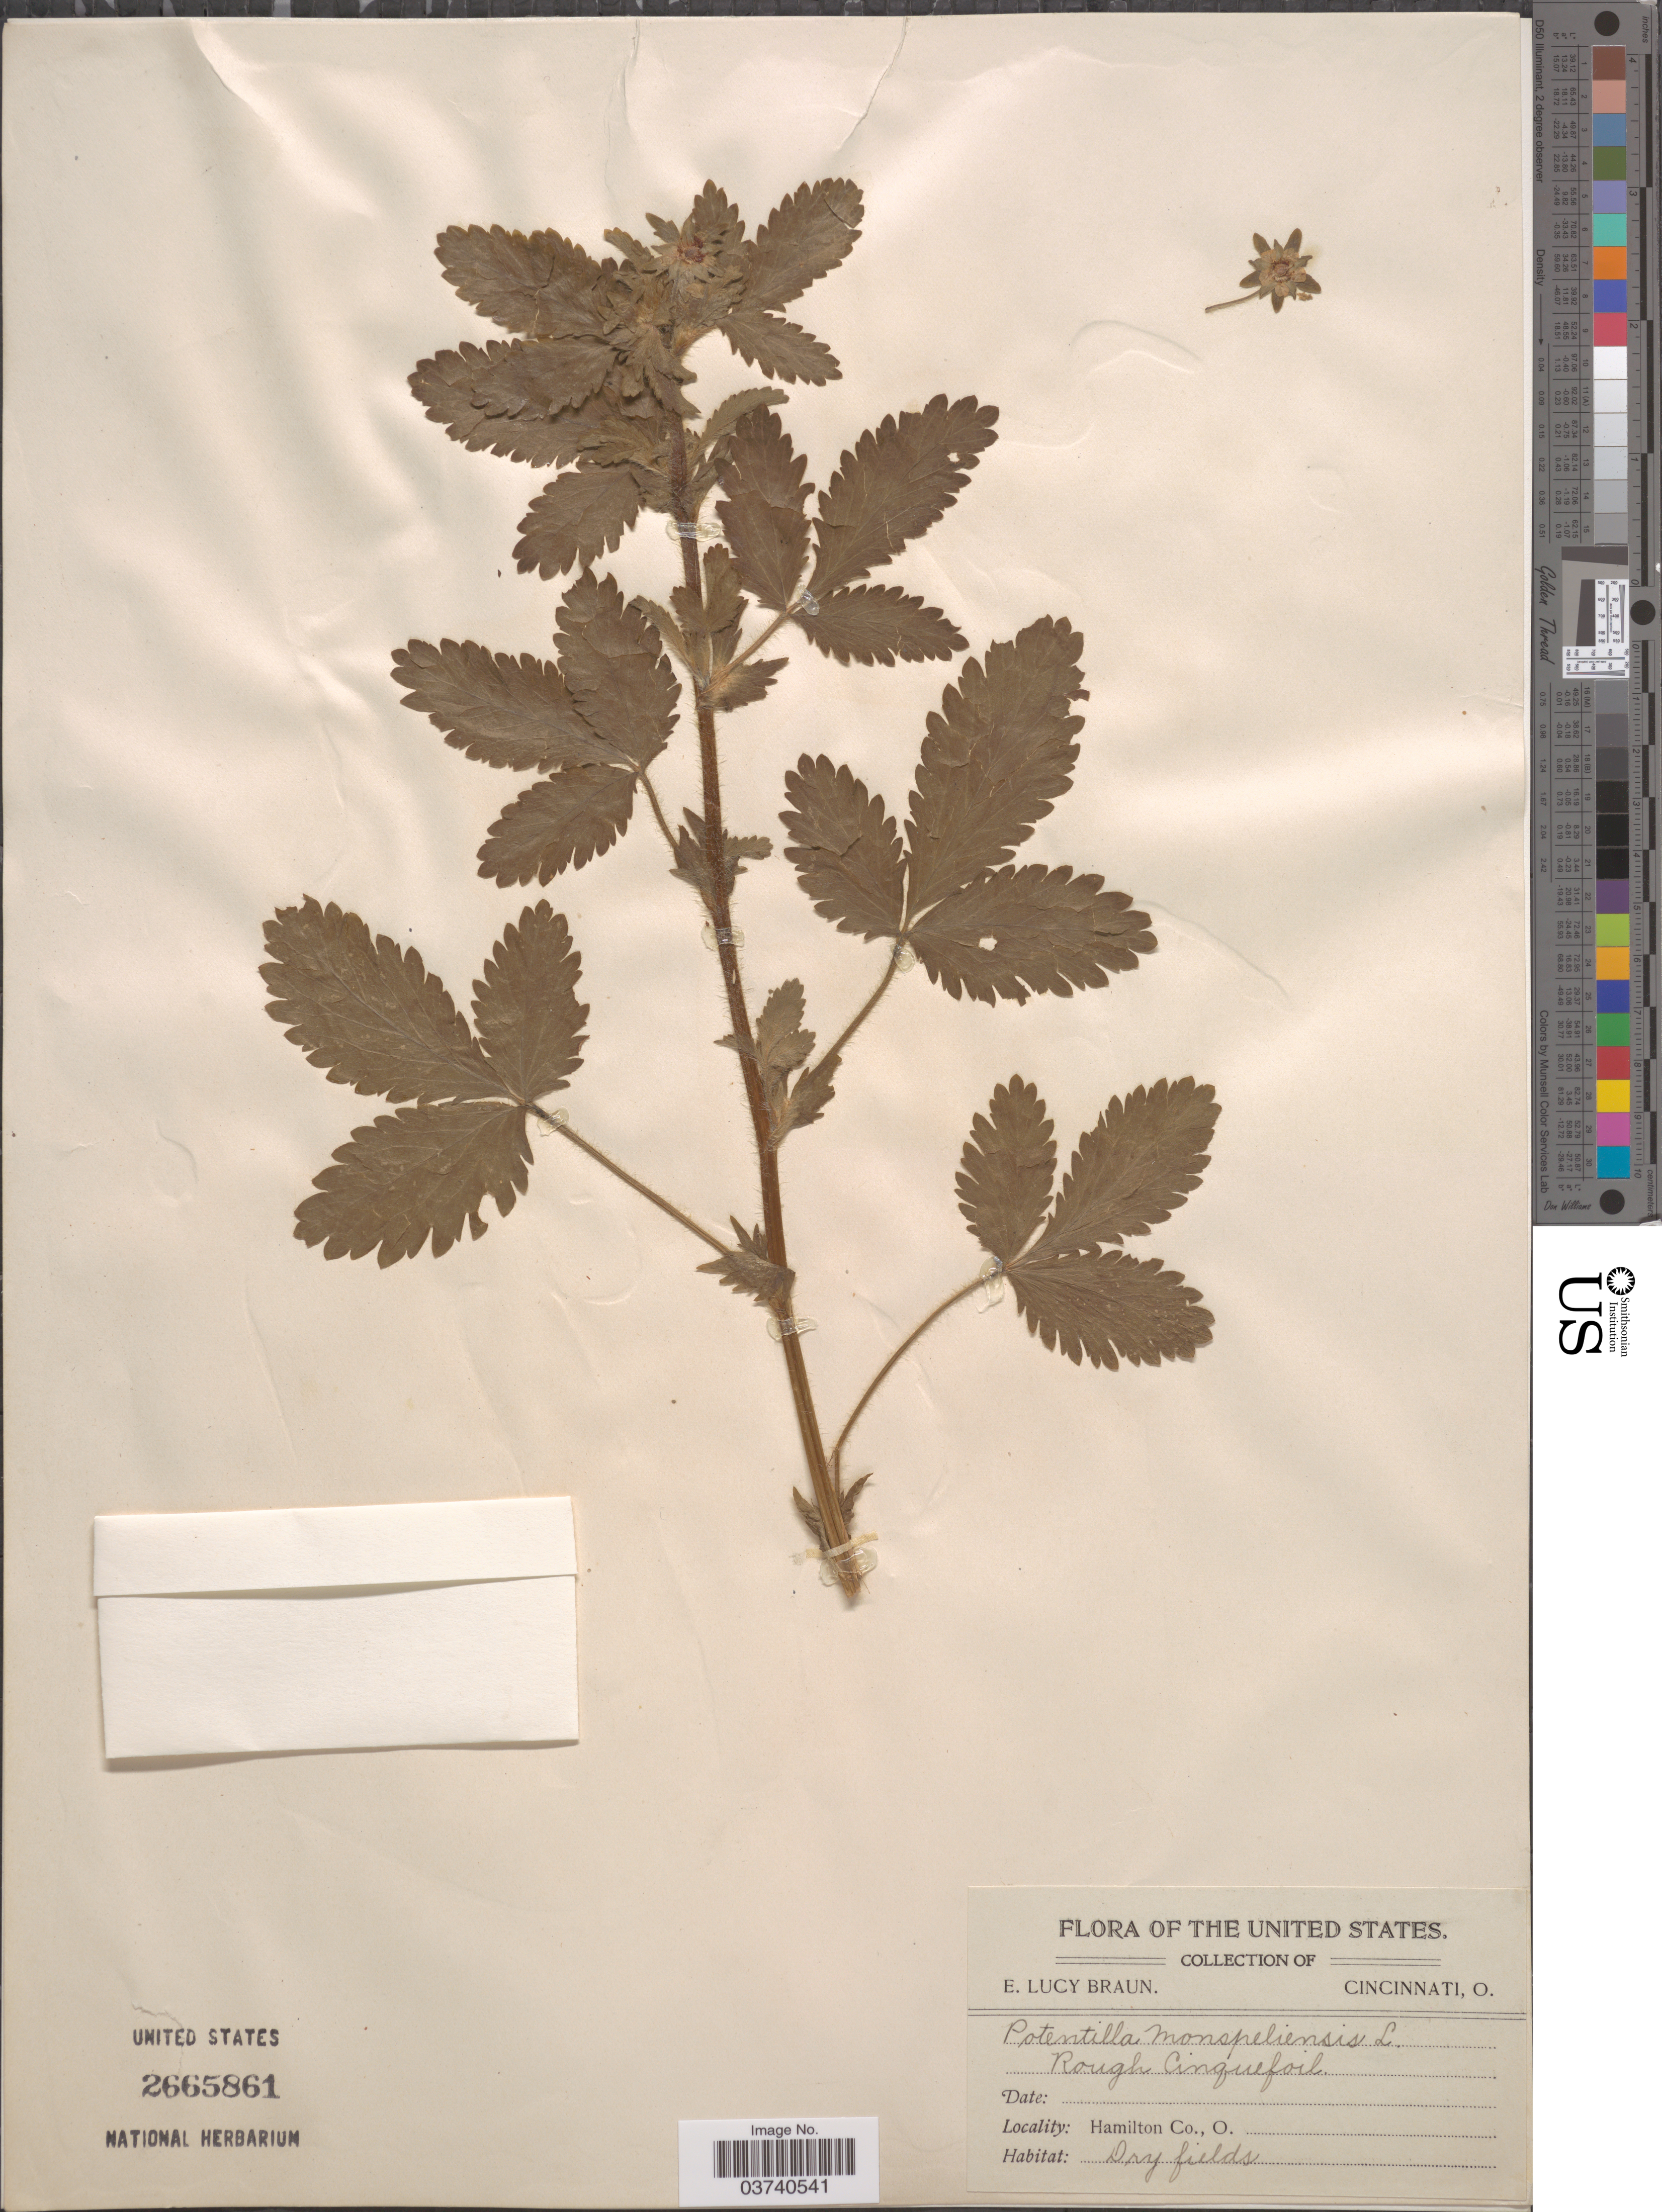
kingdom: Plantae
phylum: Tracheophyta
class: Magnoliopsida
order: Rosales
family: Rosaceae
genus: Potentilla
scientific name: Potentilla norvegica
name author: L.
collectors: E. L. Braun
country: United States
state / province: Ohio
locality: Hamilton Co.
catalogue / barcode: US 2665861